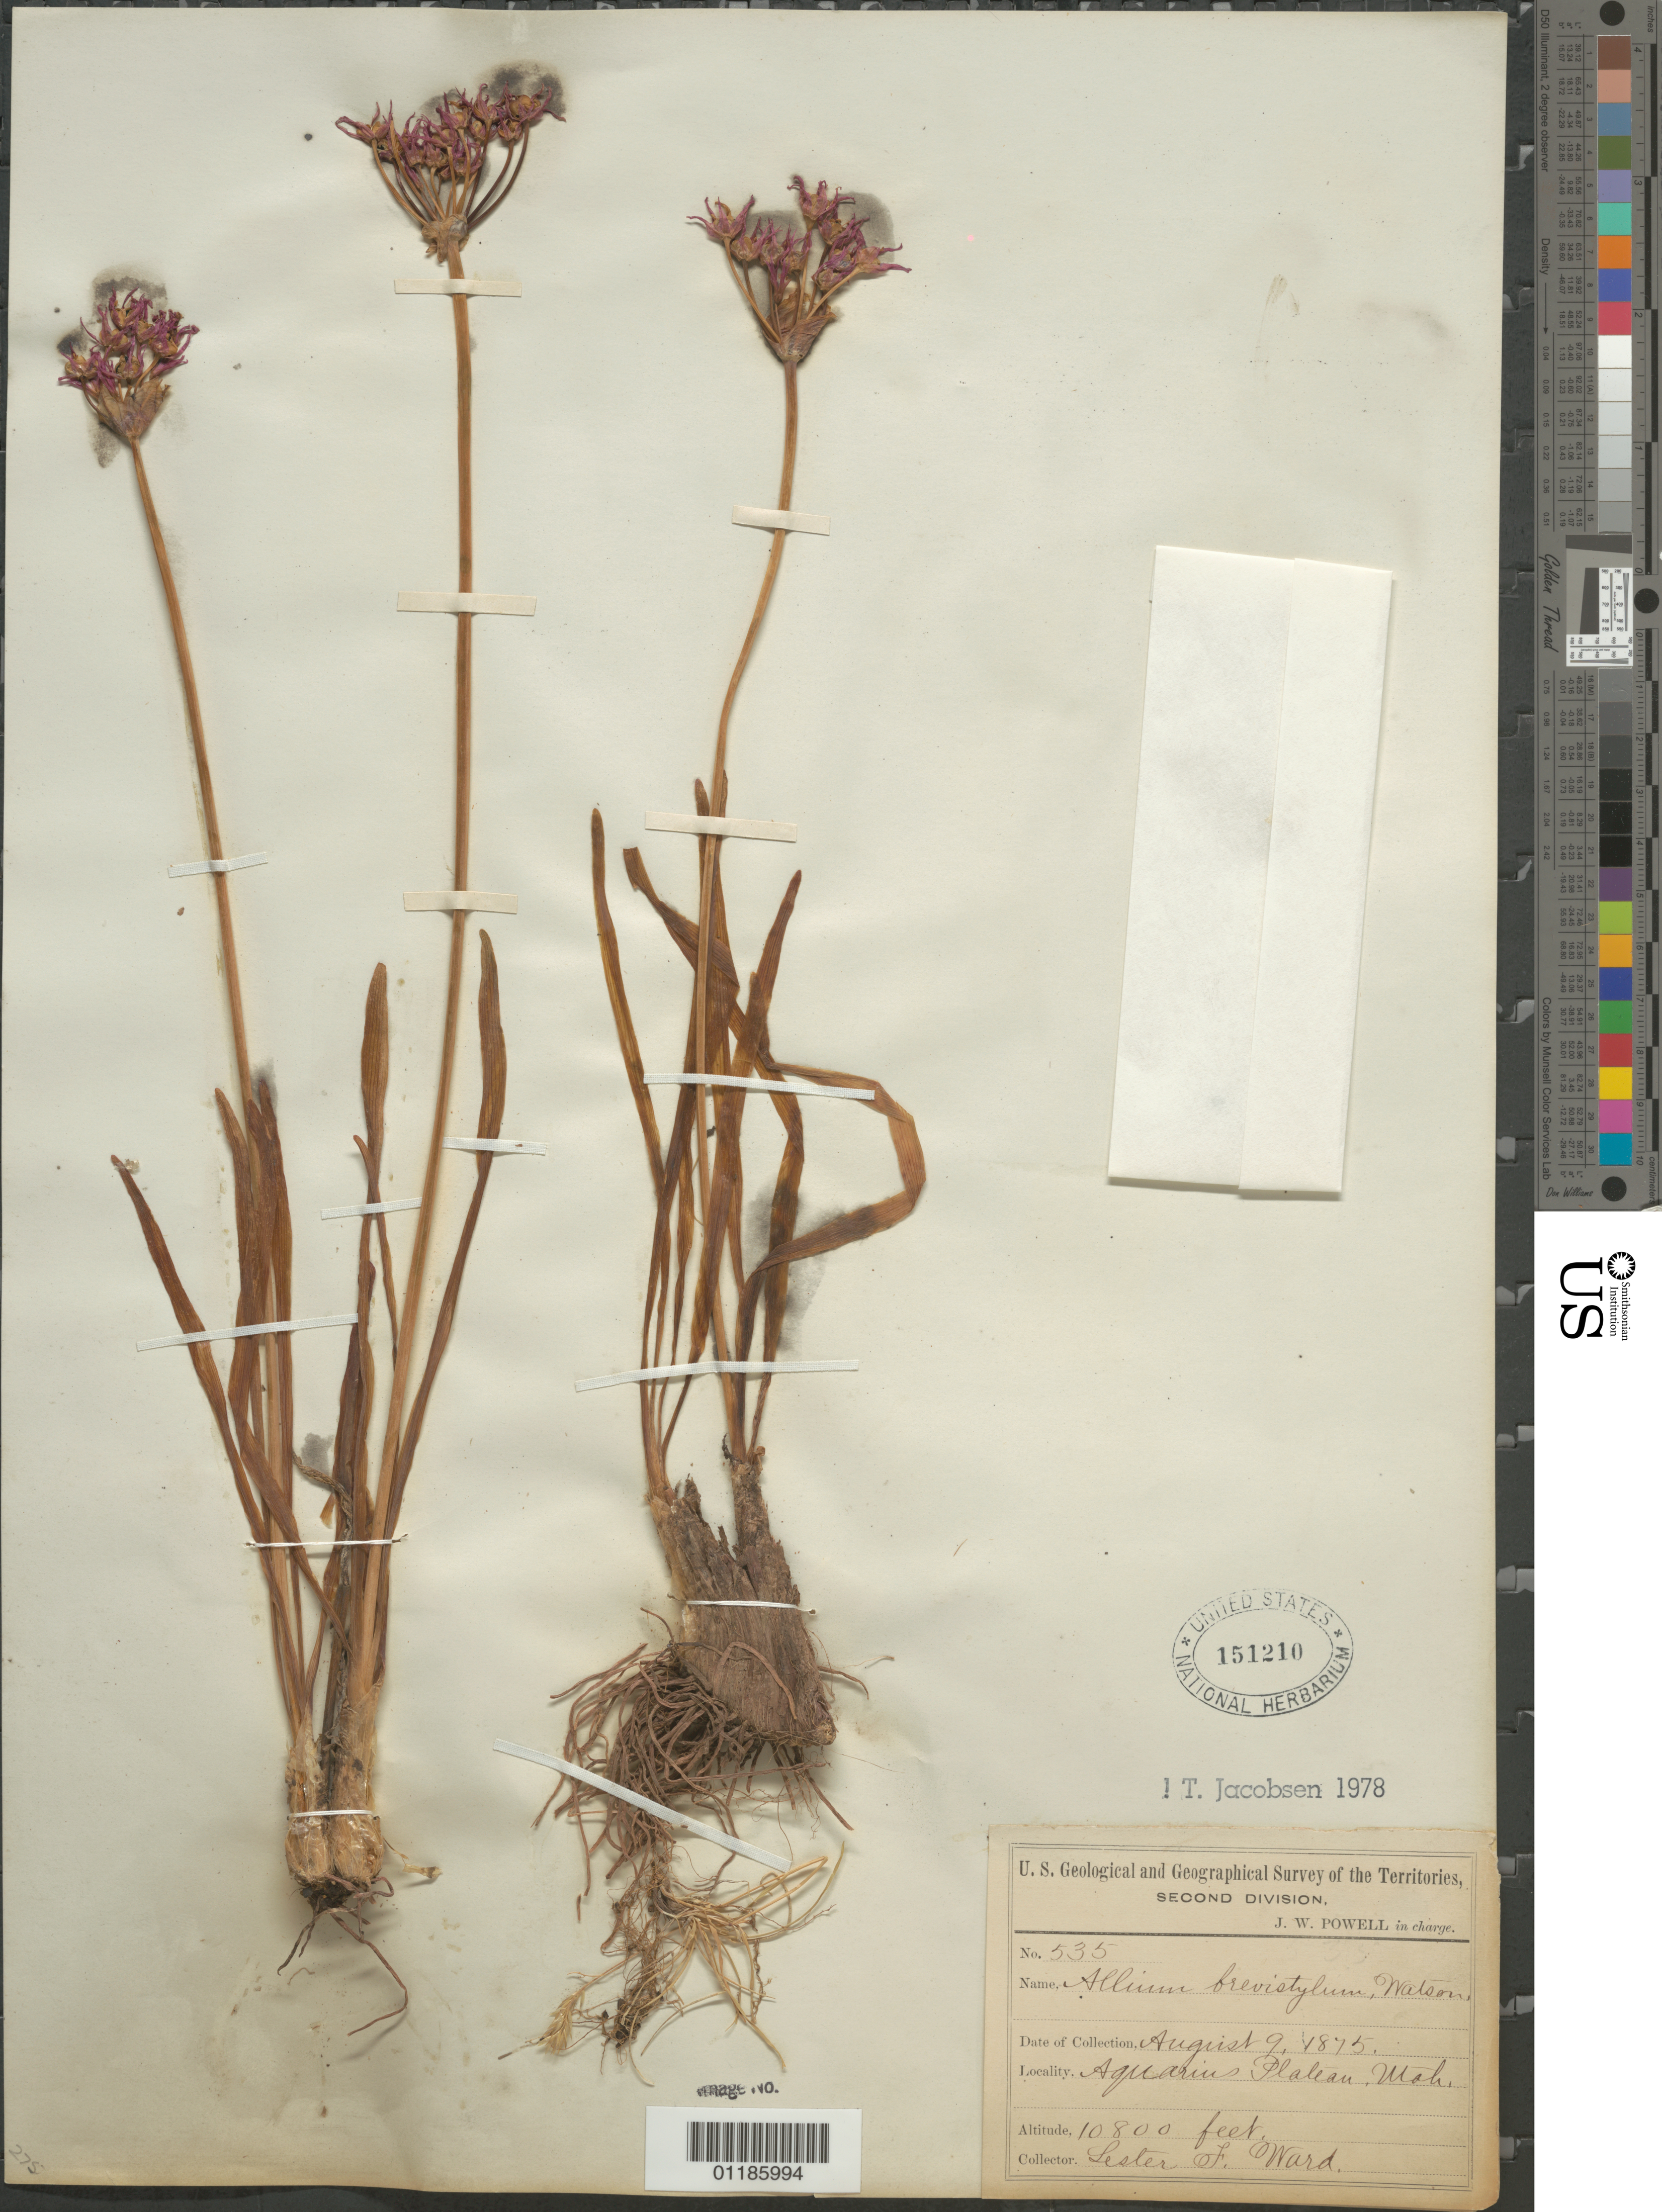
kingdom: Plantae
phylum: Tracheophyta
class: Liliopsida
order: Asparagales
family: Amaryllidaceae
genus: Allium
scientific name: Allium brevistylum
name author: S. Watson in C. King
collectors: L. F. Ward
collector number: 535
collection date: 1875-08-09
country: United States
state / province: Utah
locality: Aquarius Plateau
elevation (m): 3292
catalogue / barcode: US 151210